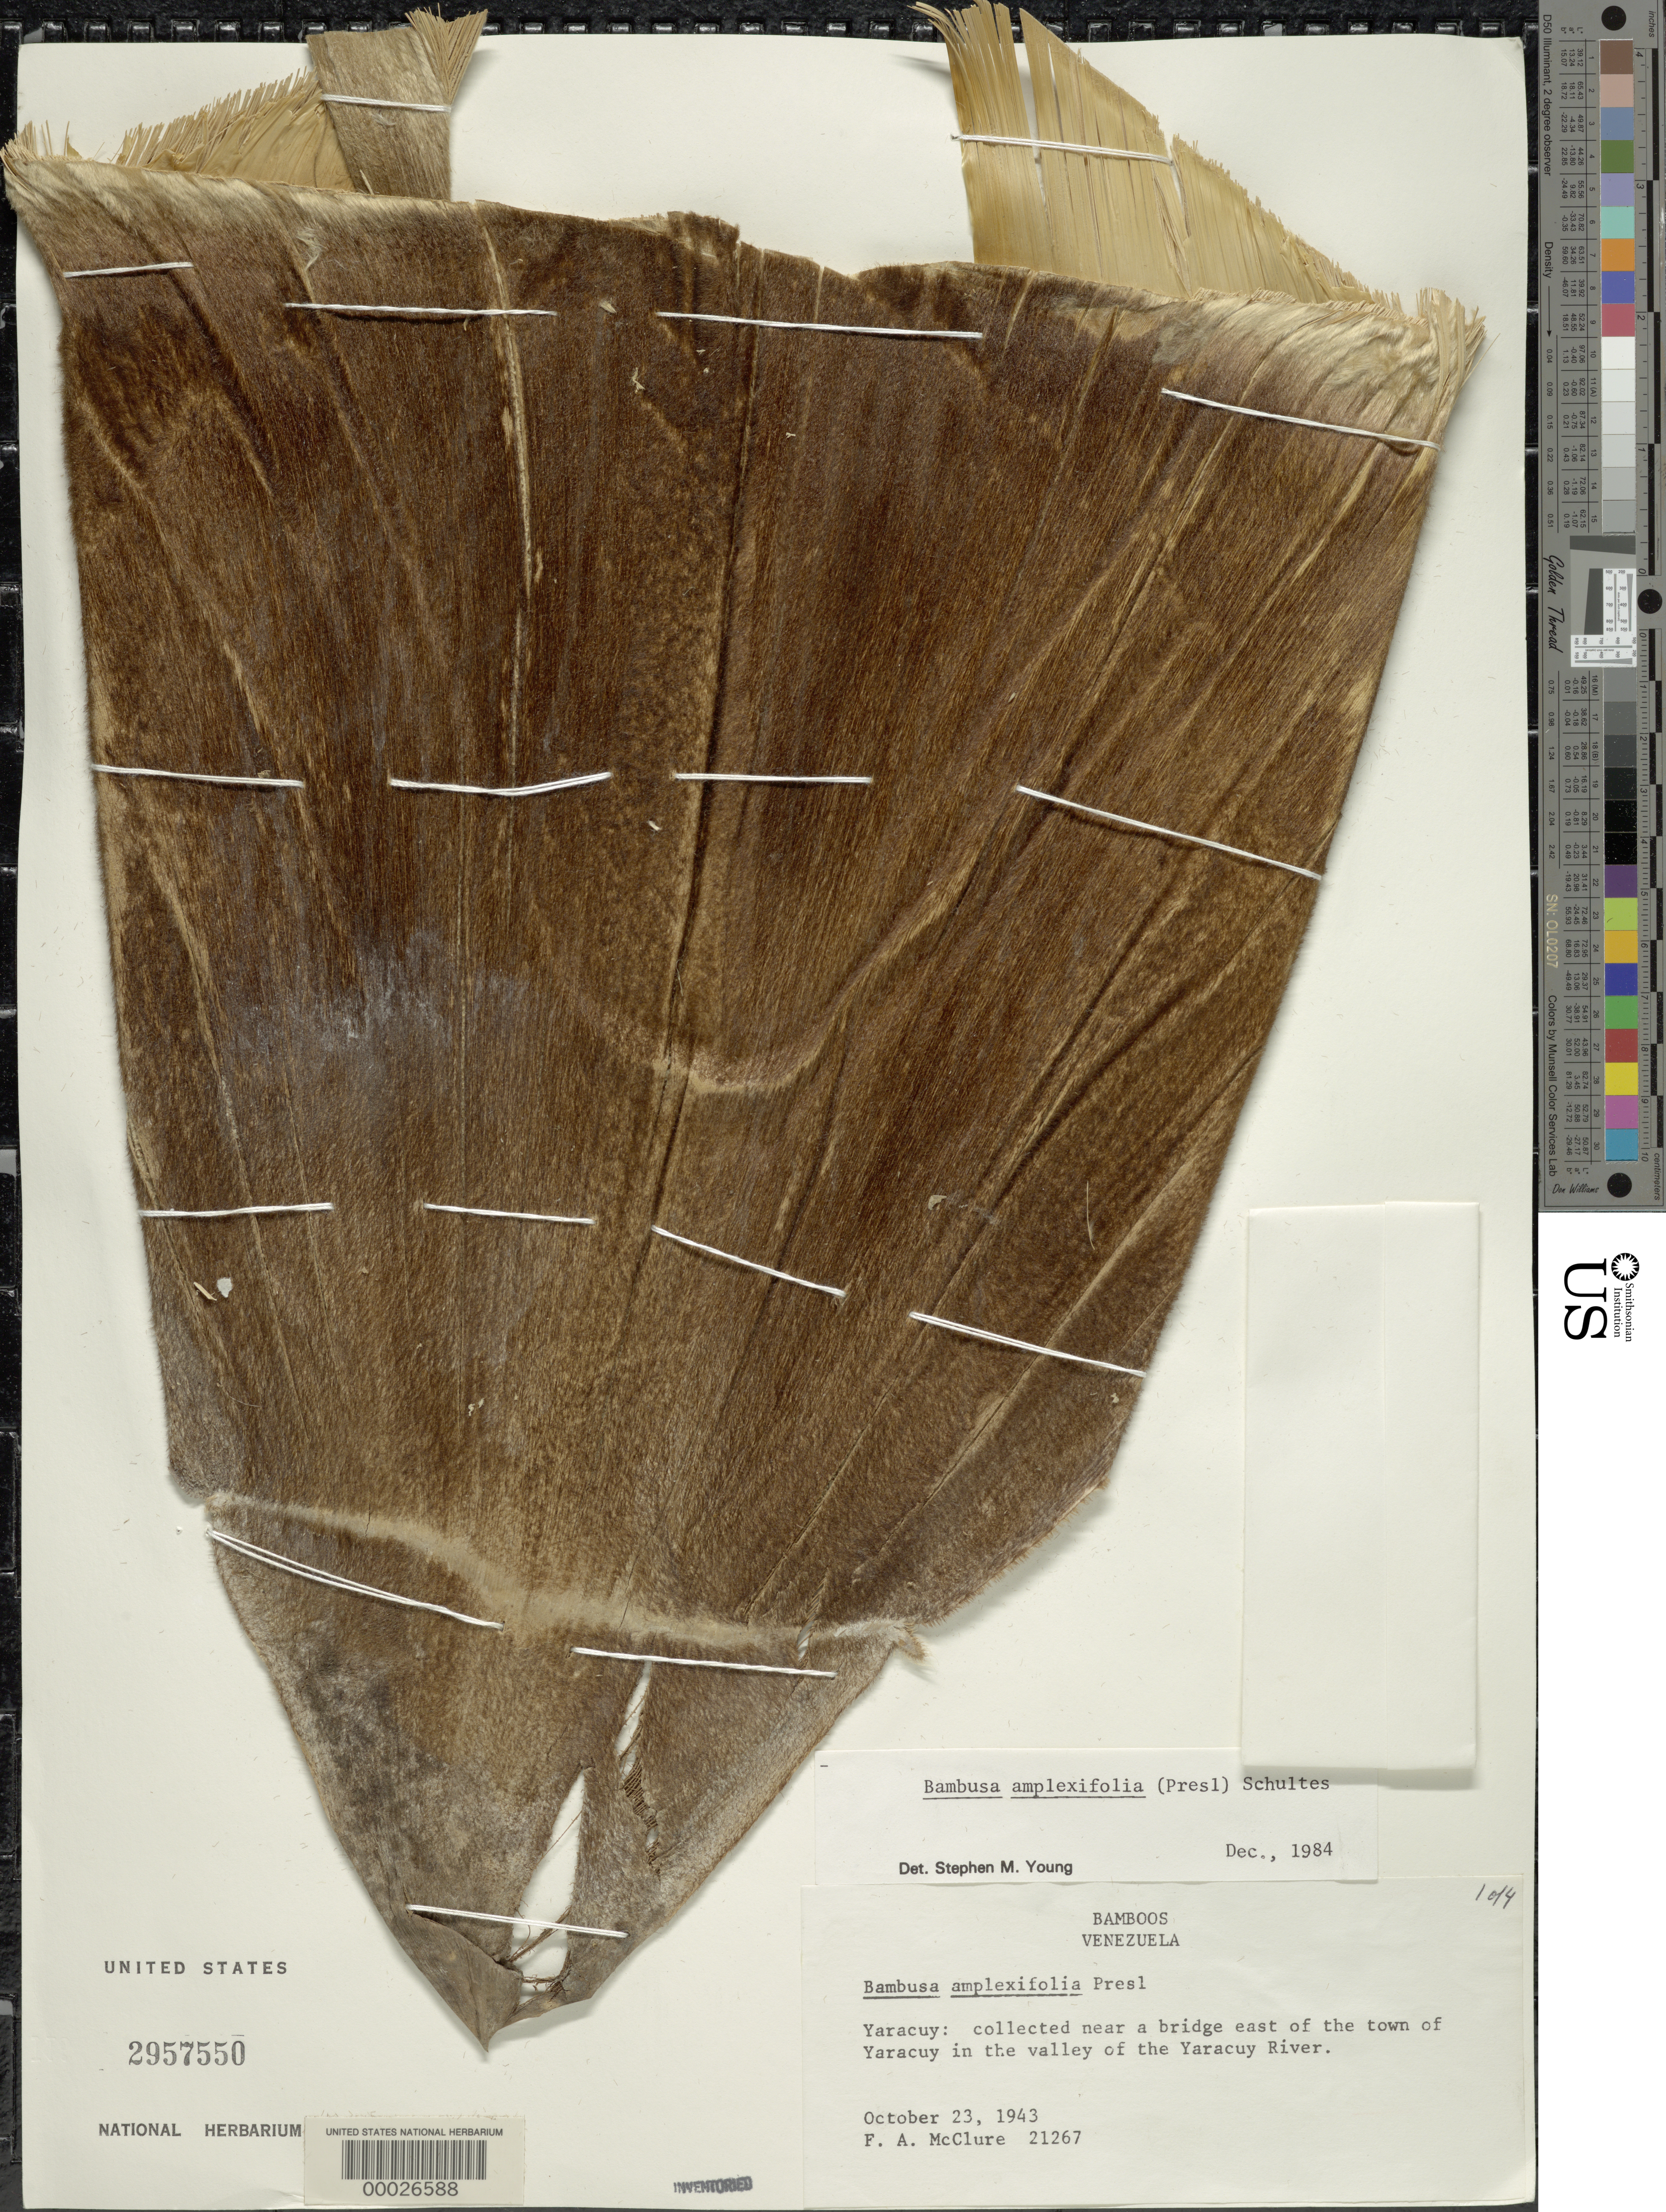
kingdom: Plantae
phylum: Tracheophyta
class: Liliopsida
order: Poales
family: Poaceae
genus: Guadua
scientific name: Guadua amplexifolia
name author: J. Presl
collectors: F. A. McClure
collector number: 21267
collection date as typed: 23 Oct 1943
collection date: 1943-10-23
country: Venezuela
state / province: Yaracuy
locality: Yaracuy, yaracuy river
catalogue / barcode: US 2957550